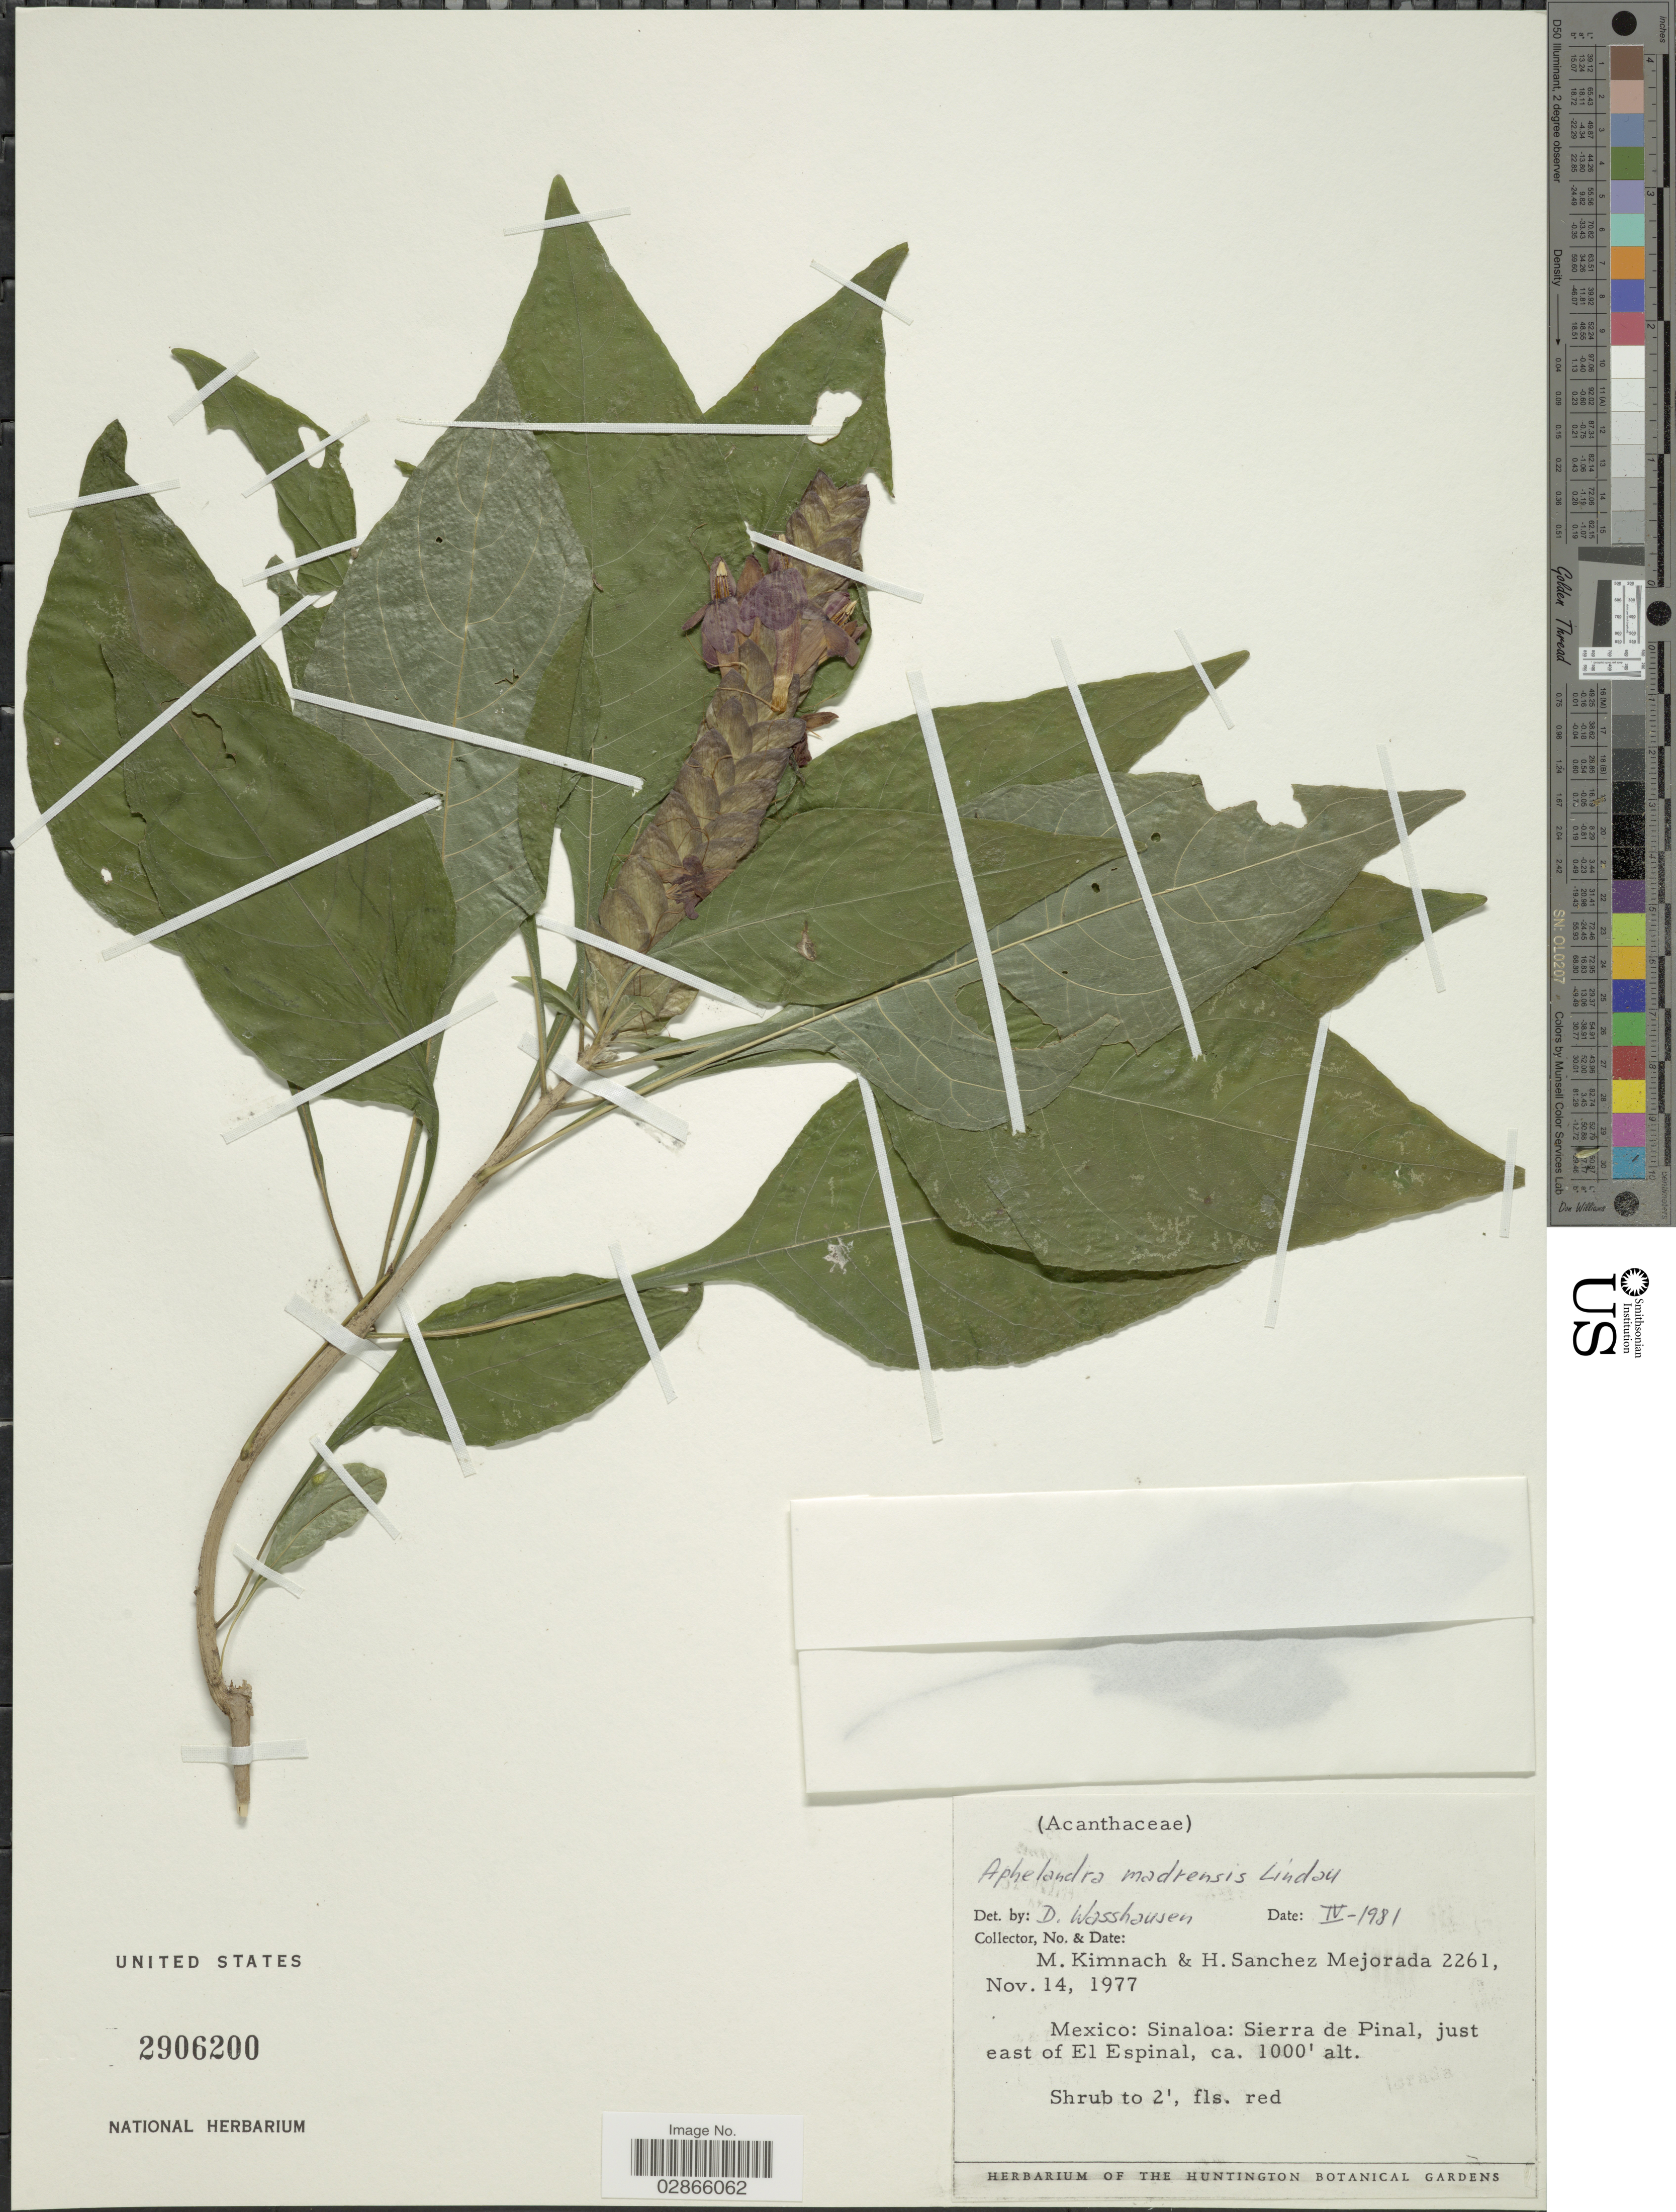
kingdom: Plantae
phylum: Tracheophyta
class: Magnoliopsida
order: Lamiales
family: Acanthaceae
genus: Aphelandra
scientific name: Aphelandra madrensis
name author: Lindau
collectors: M. W. Kimnach & H. Sánchez-Mejorada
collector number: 2261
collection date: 1977-11-14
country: Mexico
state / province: Sinaloa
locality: Sierra de Pinal, just east of El Espinal.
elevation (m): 305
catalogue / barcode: US 2906200